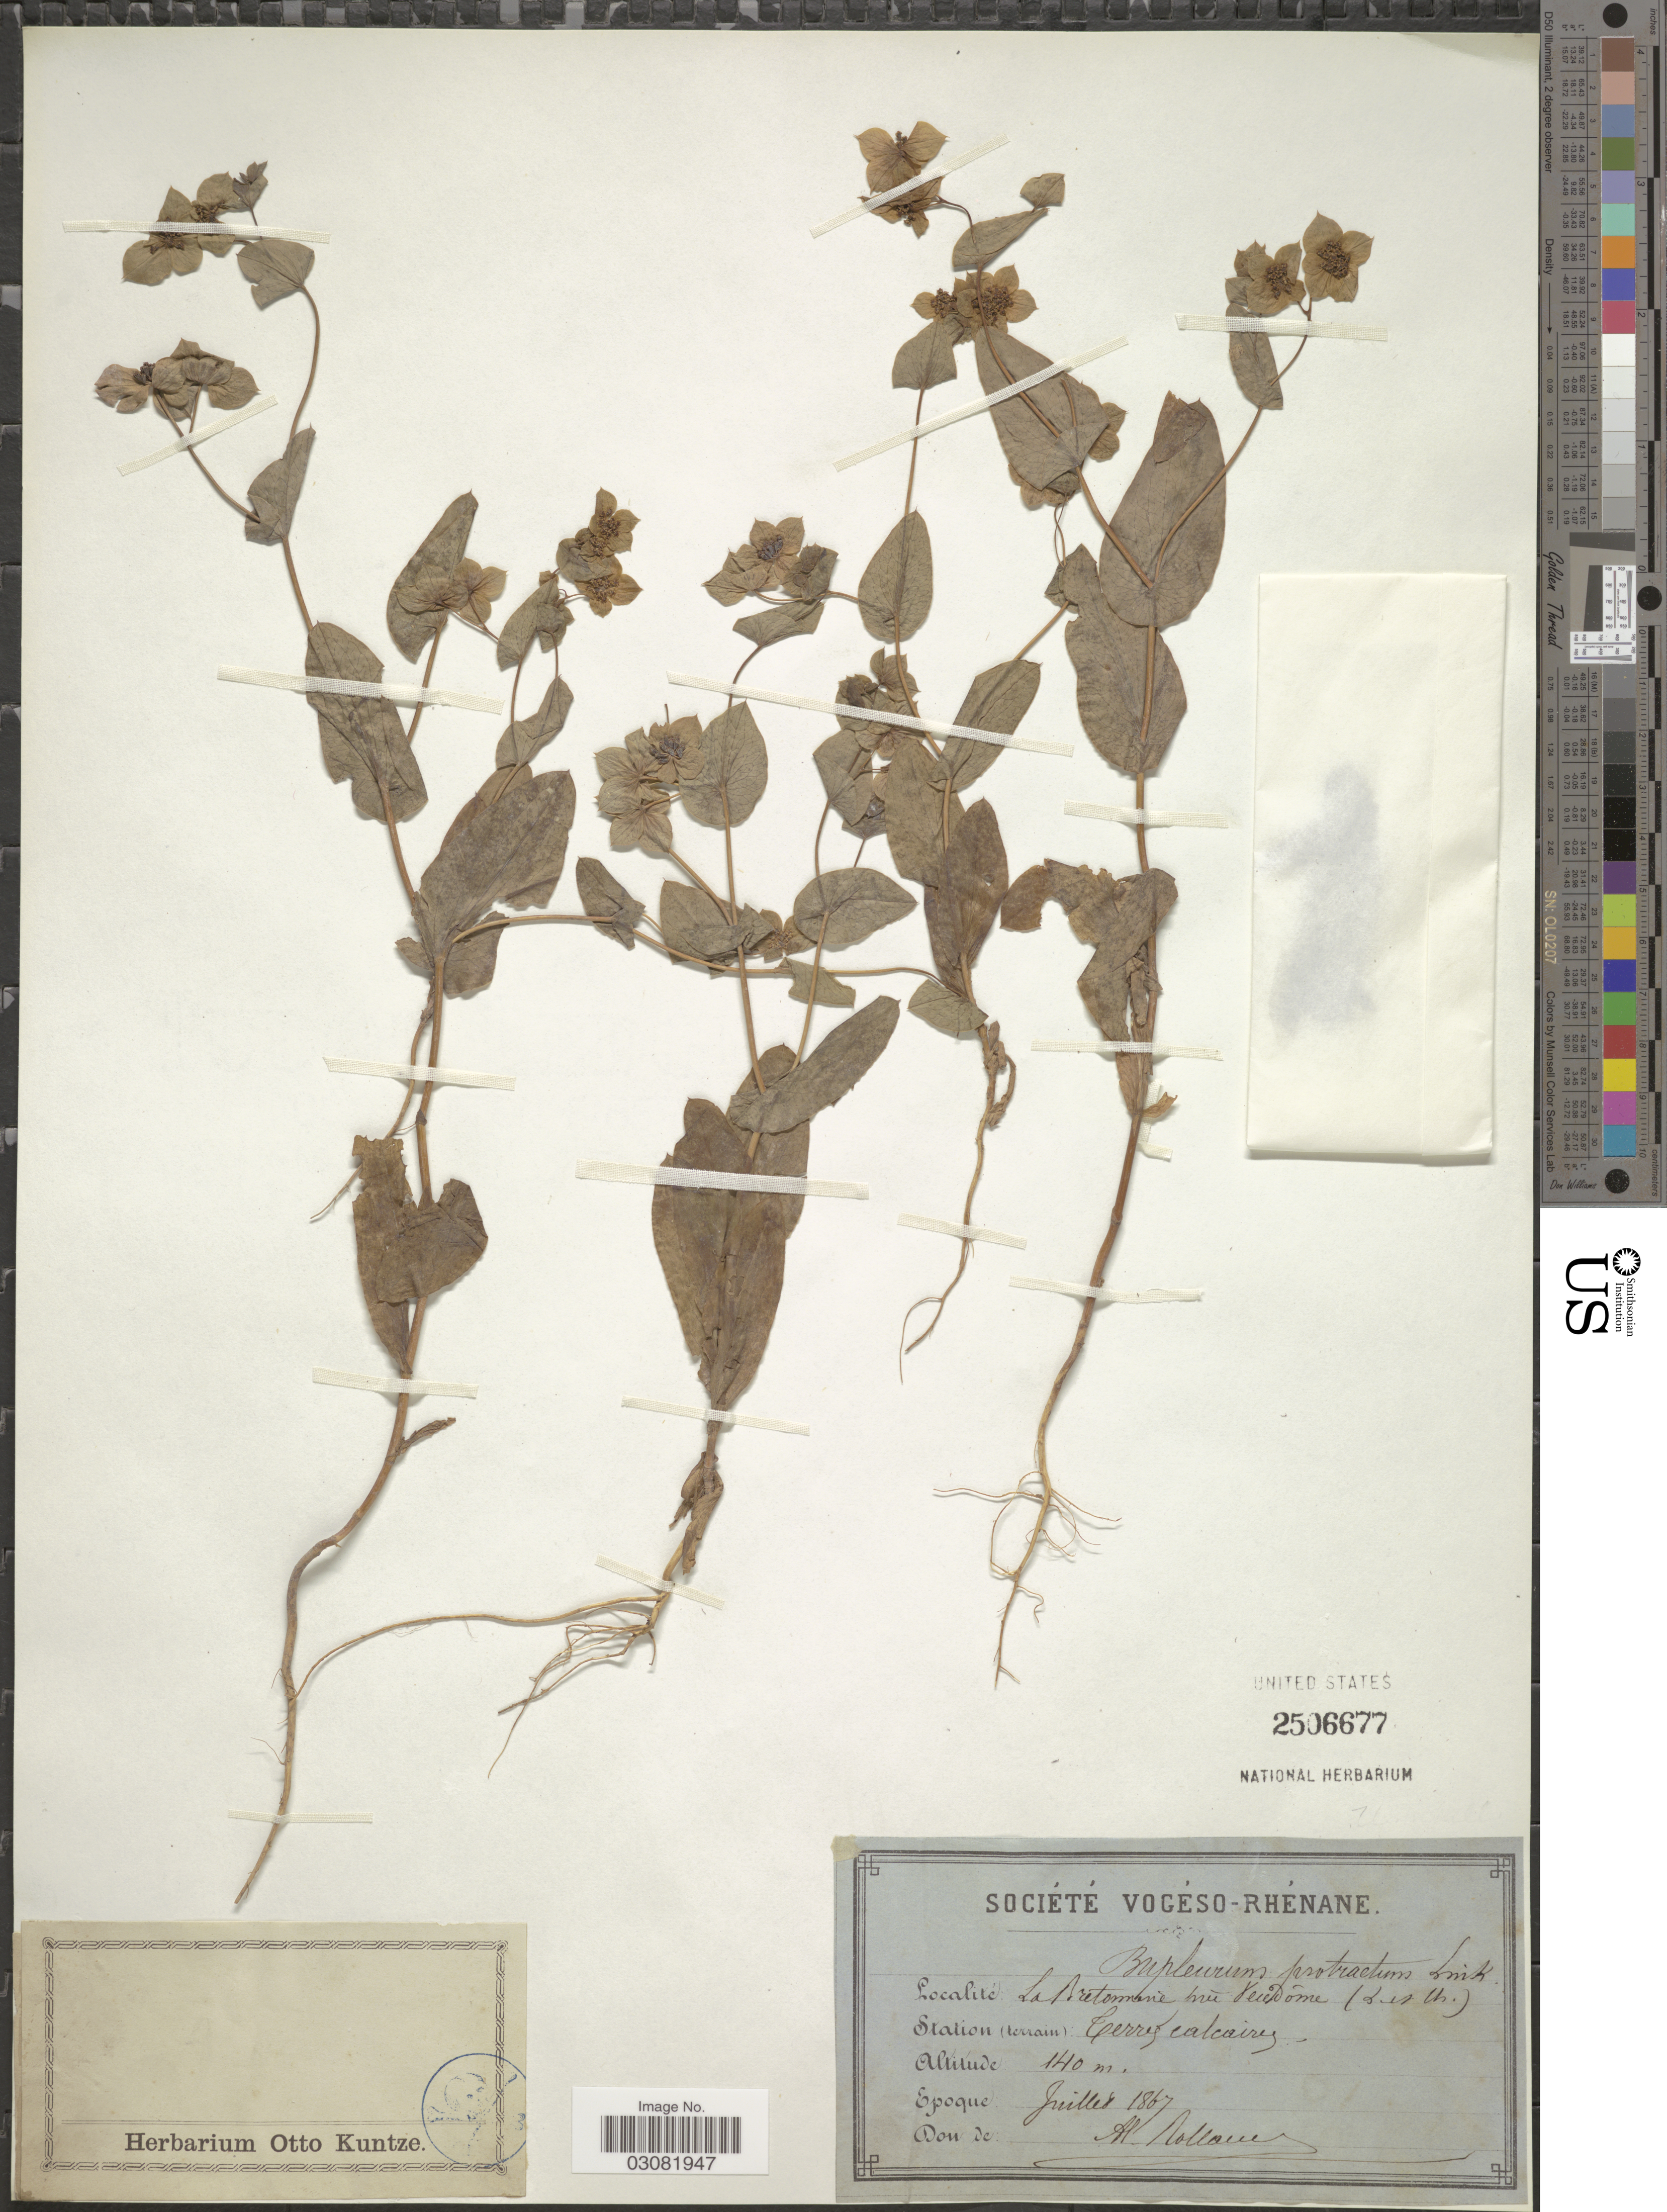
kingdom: Plantae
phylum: Tracheophyta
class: Magnoliopsida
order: Apiales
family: Apiaceae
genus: Bupleurum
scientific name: Bupleurum subovatum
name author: Link ex Spreng.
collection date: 1867-07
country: France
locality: La Bretomene du Vendóme (L et Ch.). Station (terrain): Terres calcaires.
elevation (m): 140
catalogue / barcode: US 2506677